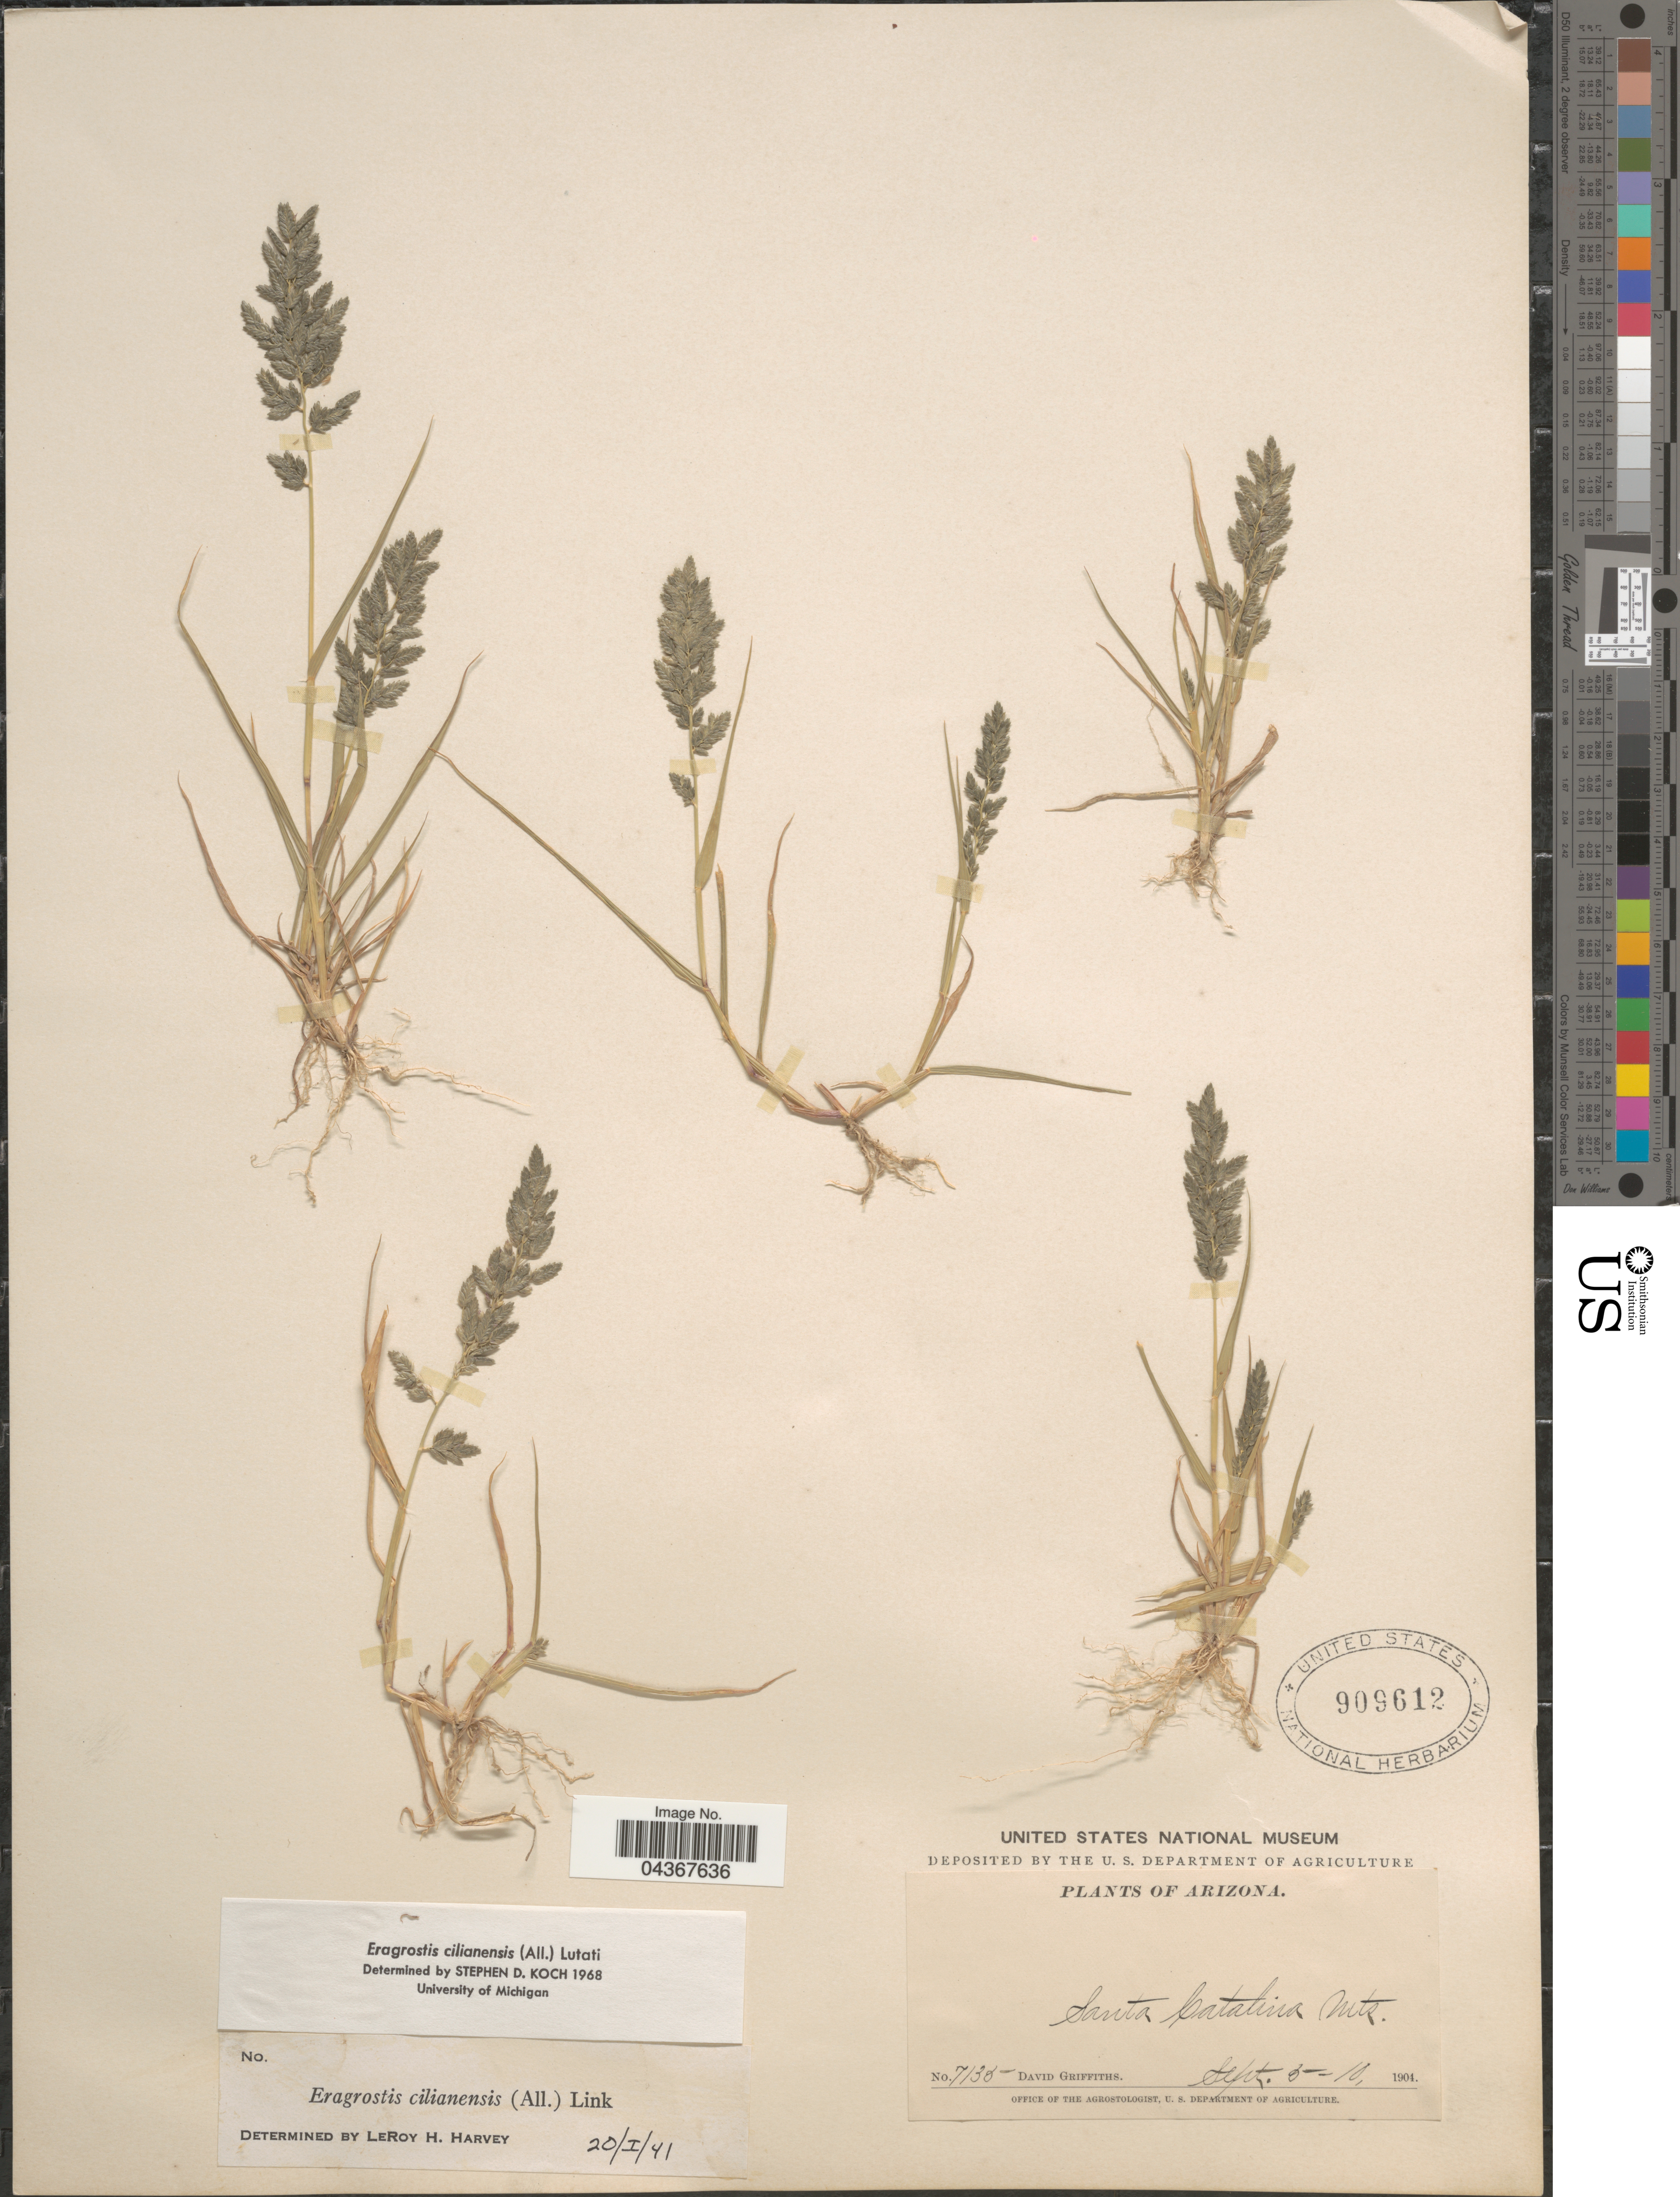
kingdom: Plantae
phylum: Tracheophyta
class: Liliopsida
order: Poales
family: Poaceae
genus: Eragrostis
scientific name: Eragrostis cilianensis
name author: (Bellardi) Vignolo ex Janch.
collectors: D. Griffiths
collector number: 7135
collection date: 1904-09-05/1904-09-10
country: United States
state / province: Arizona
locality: Santa Catalina Mts.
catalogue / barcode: US 909612